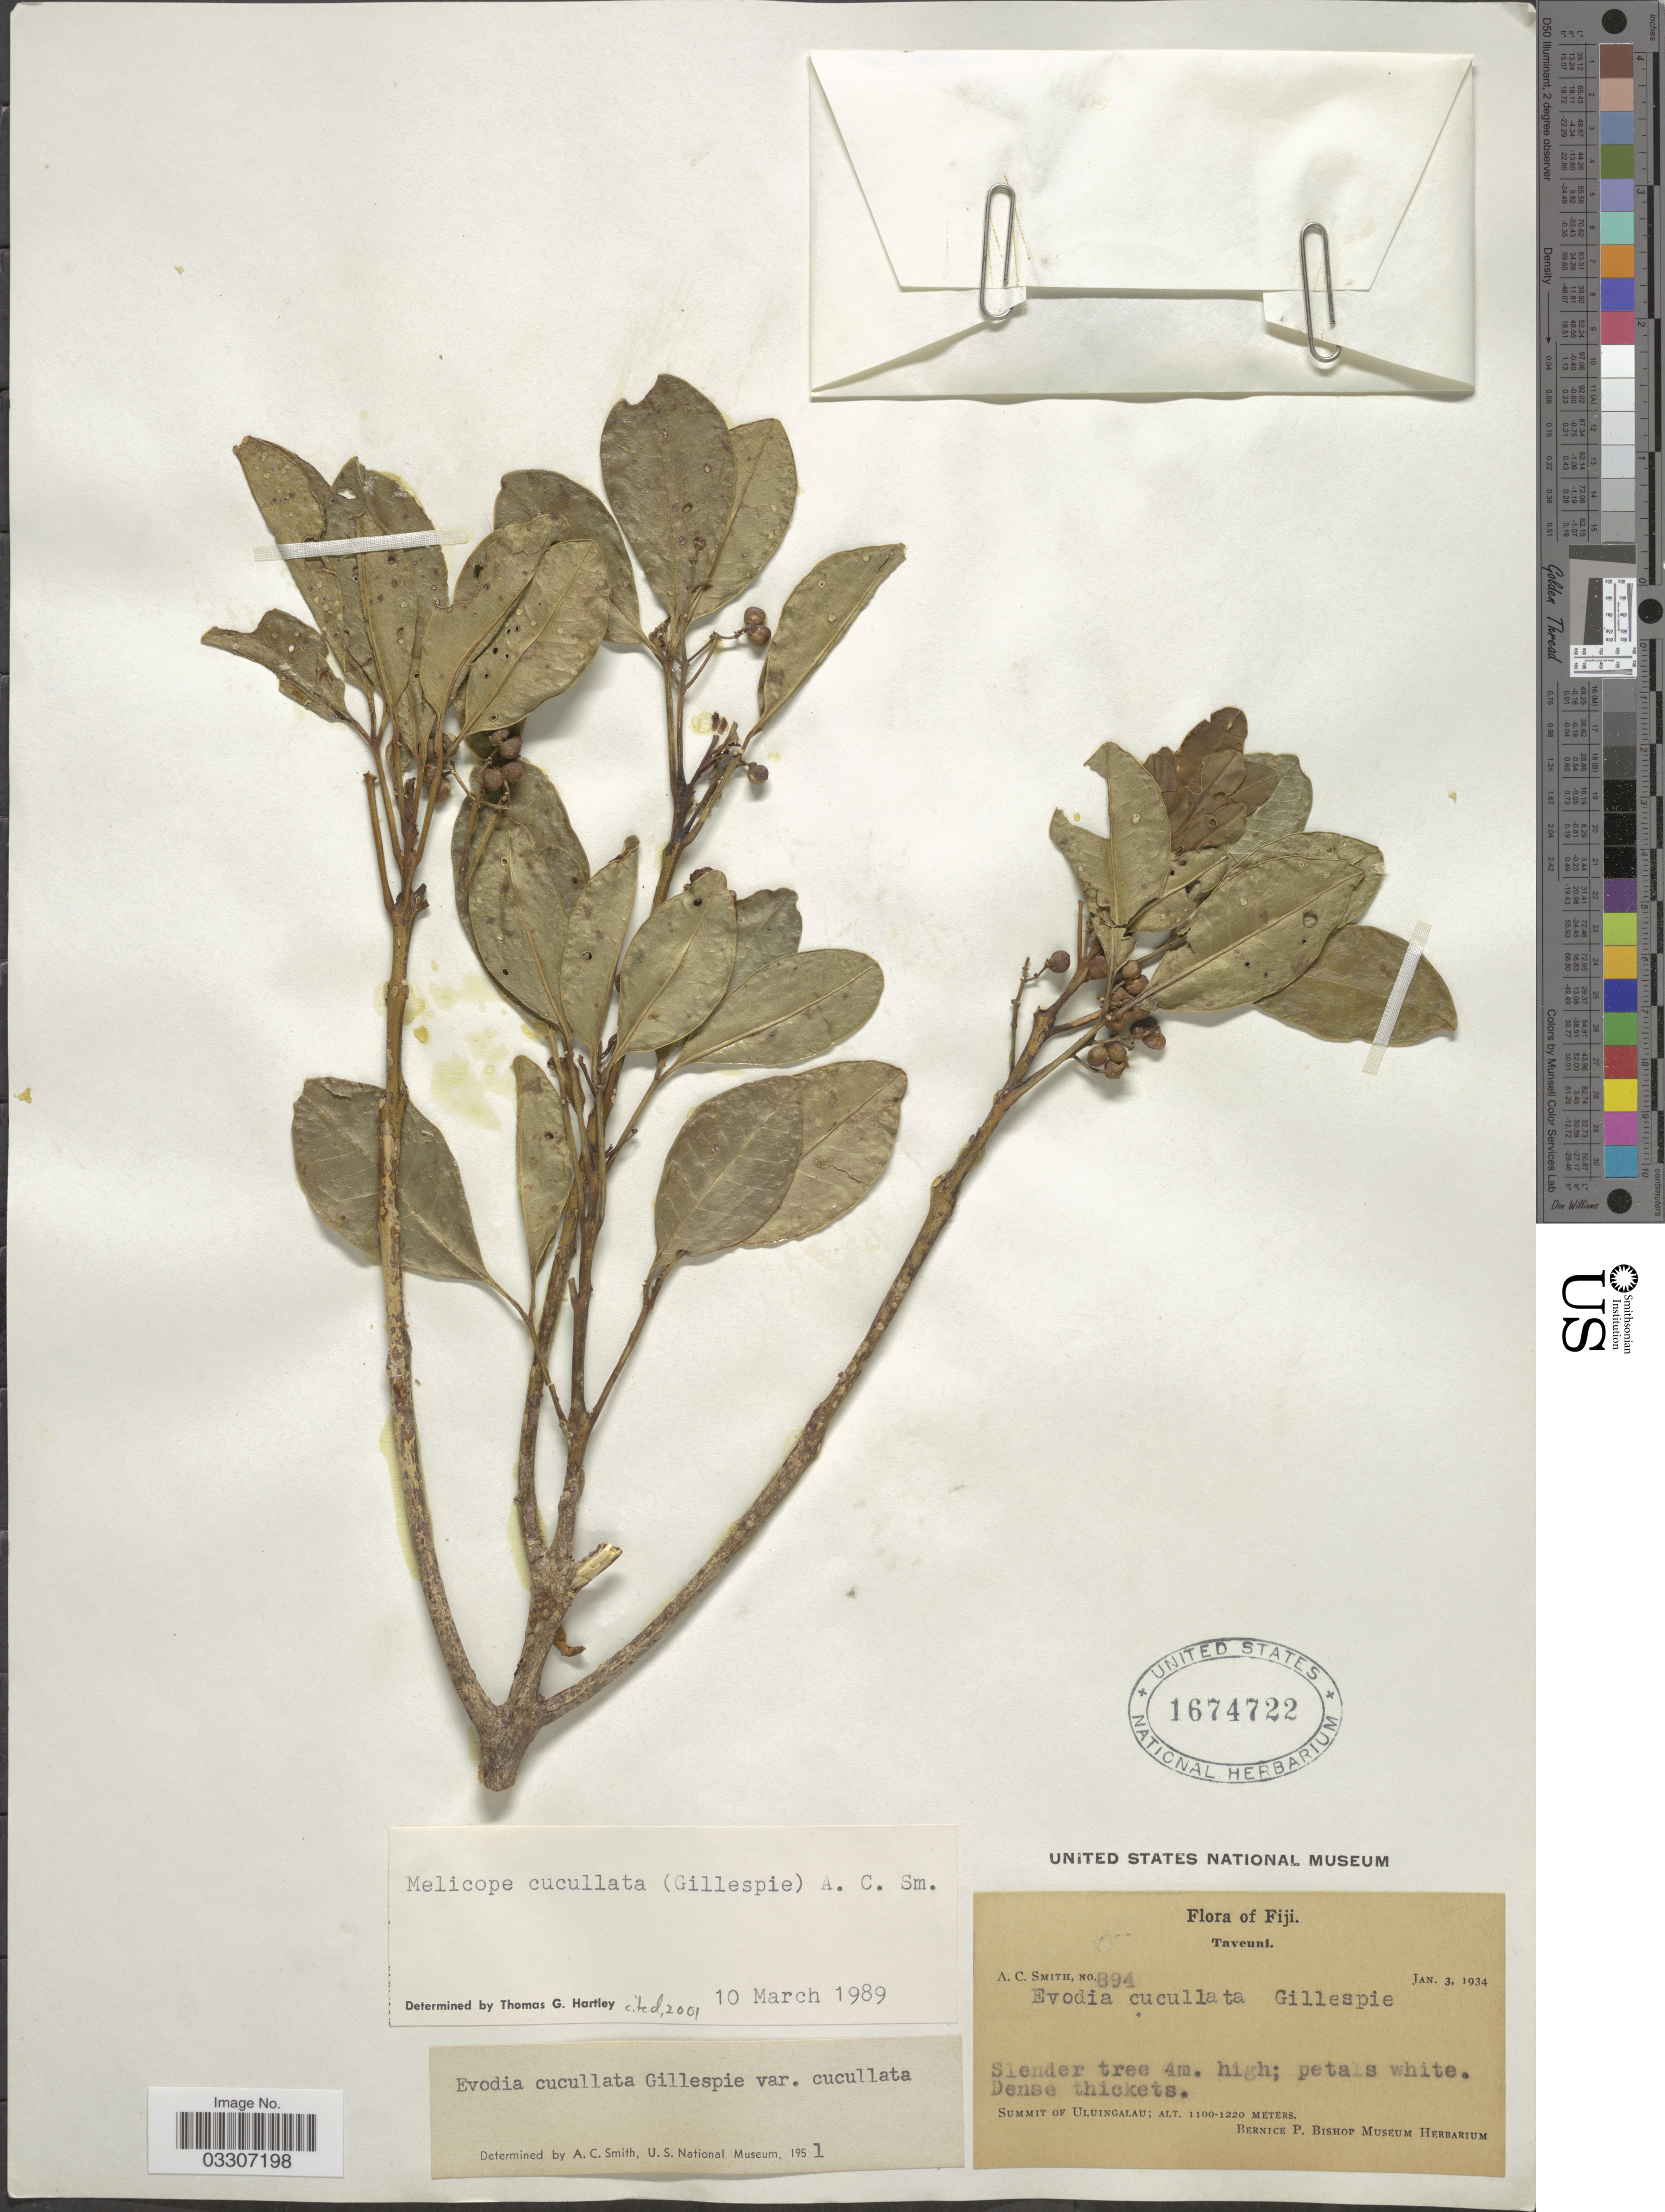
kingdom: Plantae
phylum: Tracheophyta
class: Magnoliopsida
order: Sapindales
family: Rutaceae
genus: Melicope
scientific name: Melicope cucullata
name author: (Gillespie) A.C. Sm.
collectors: A. C. Smith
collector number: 894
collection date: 1934-01-03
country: Fiji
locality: Taveuni. Summit of Uluingalau.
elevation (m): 1100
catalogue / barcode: US 1674722